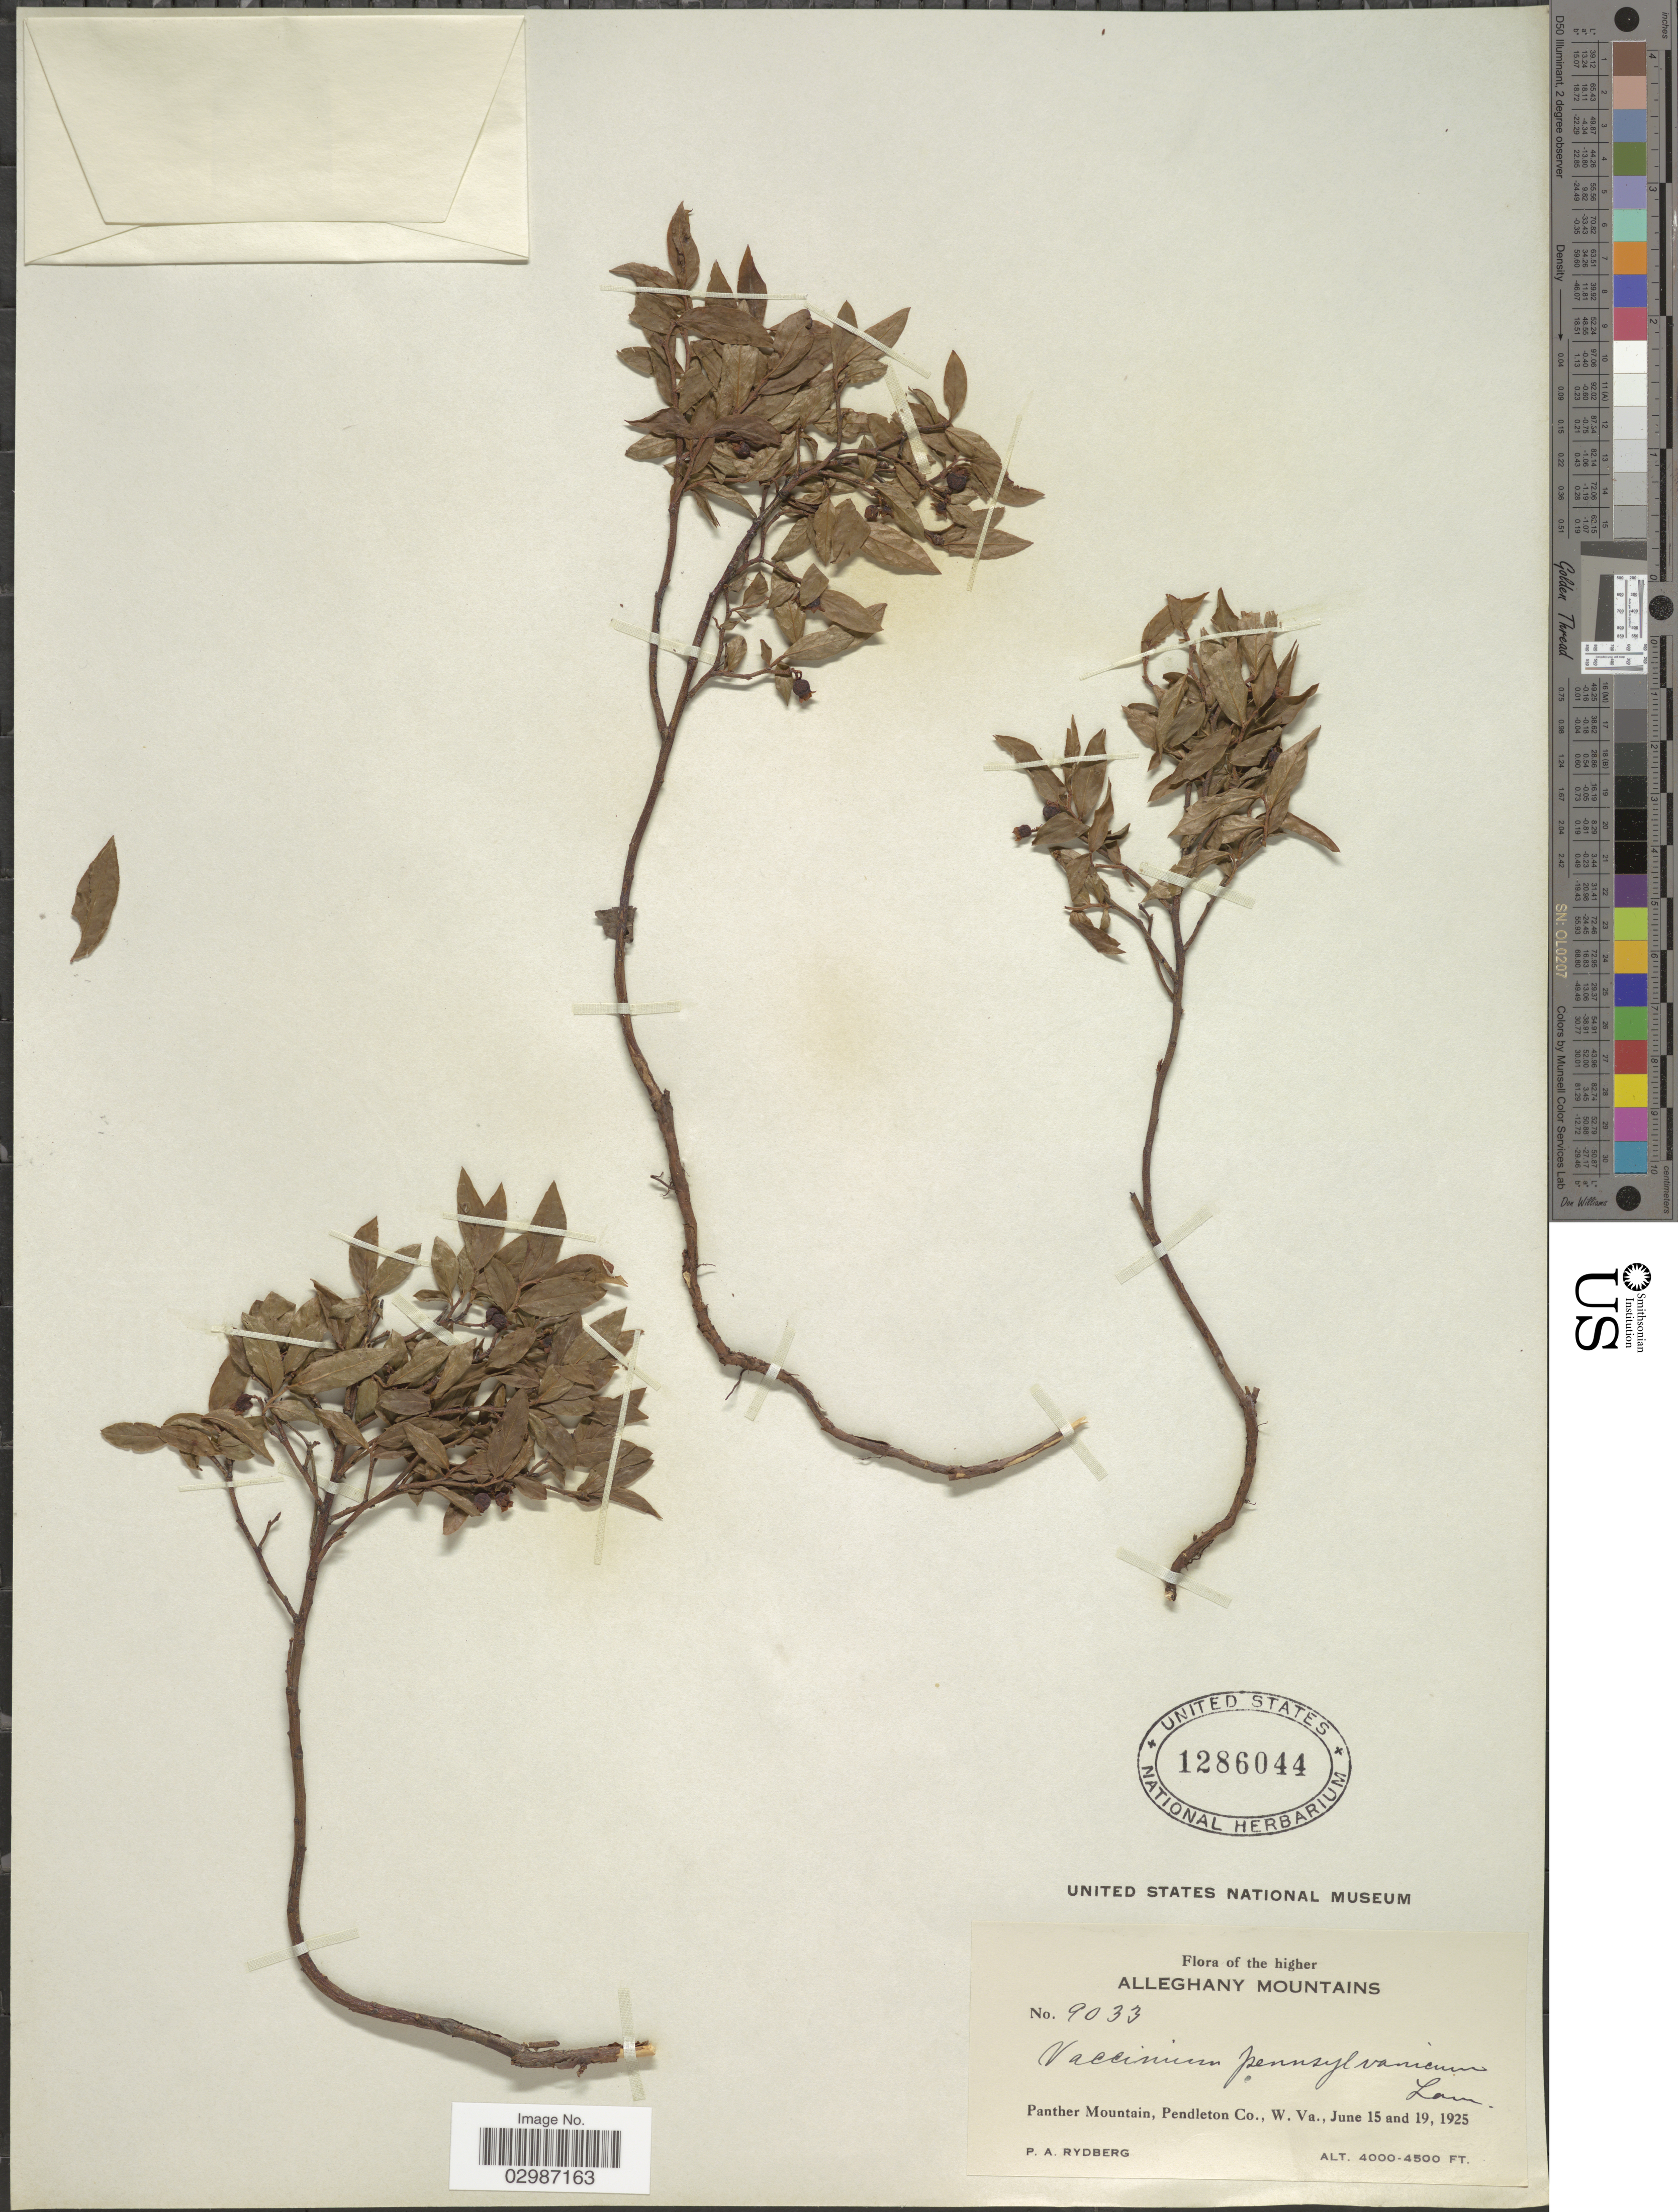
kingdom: Plantae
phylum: Tracheophyta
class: Magnoliopsida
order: Ericales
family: Ericaceae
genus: Vaccinium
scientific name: Vaccinium angustifolium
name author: Aiton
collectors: P. A. Rydberg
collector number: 9033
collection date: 1925-06-15/1925-06-19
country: United States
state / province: West Virginia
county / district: Pendleton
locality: The higher Alleghany Mountains. Panther Mountain, Pendleton Co., W. Va.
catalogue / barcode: US 1286044